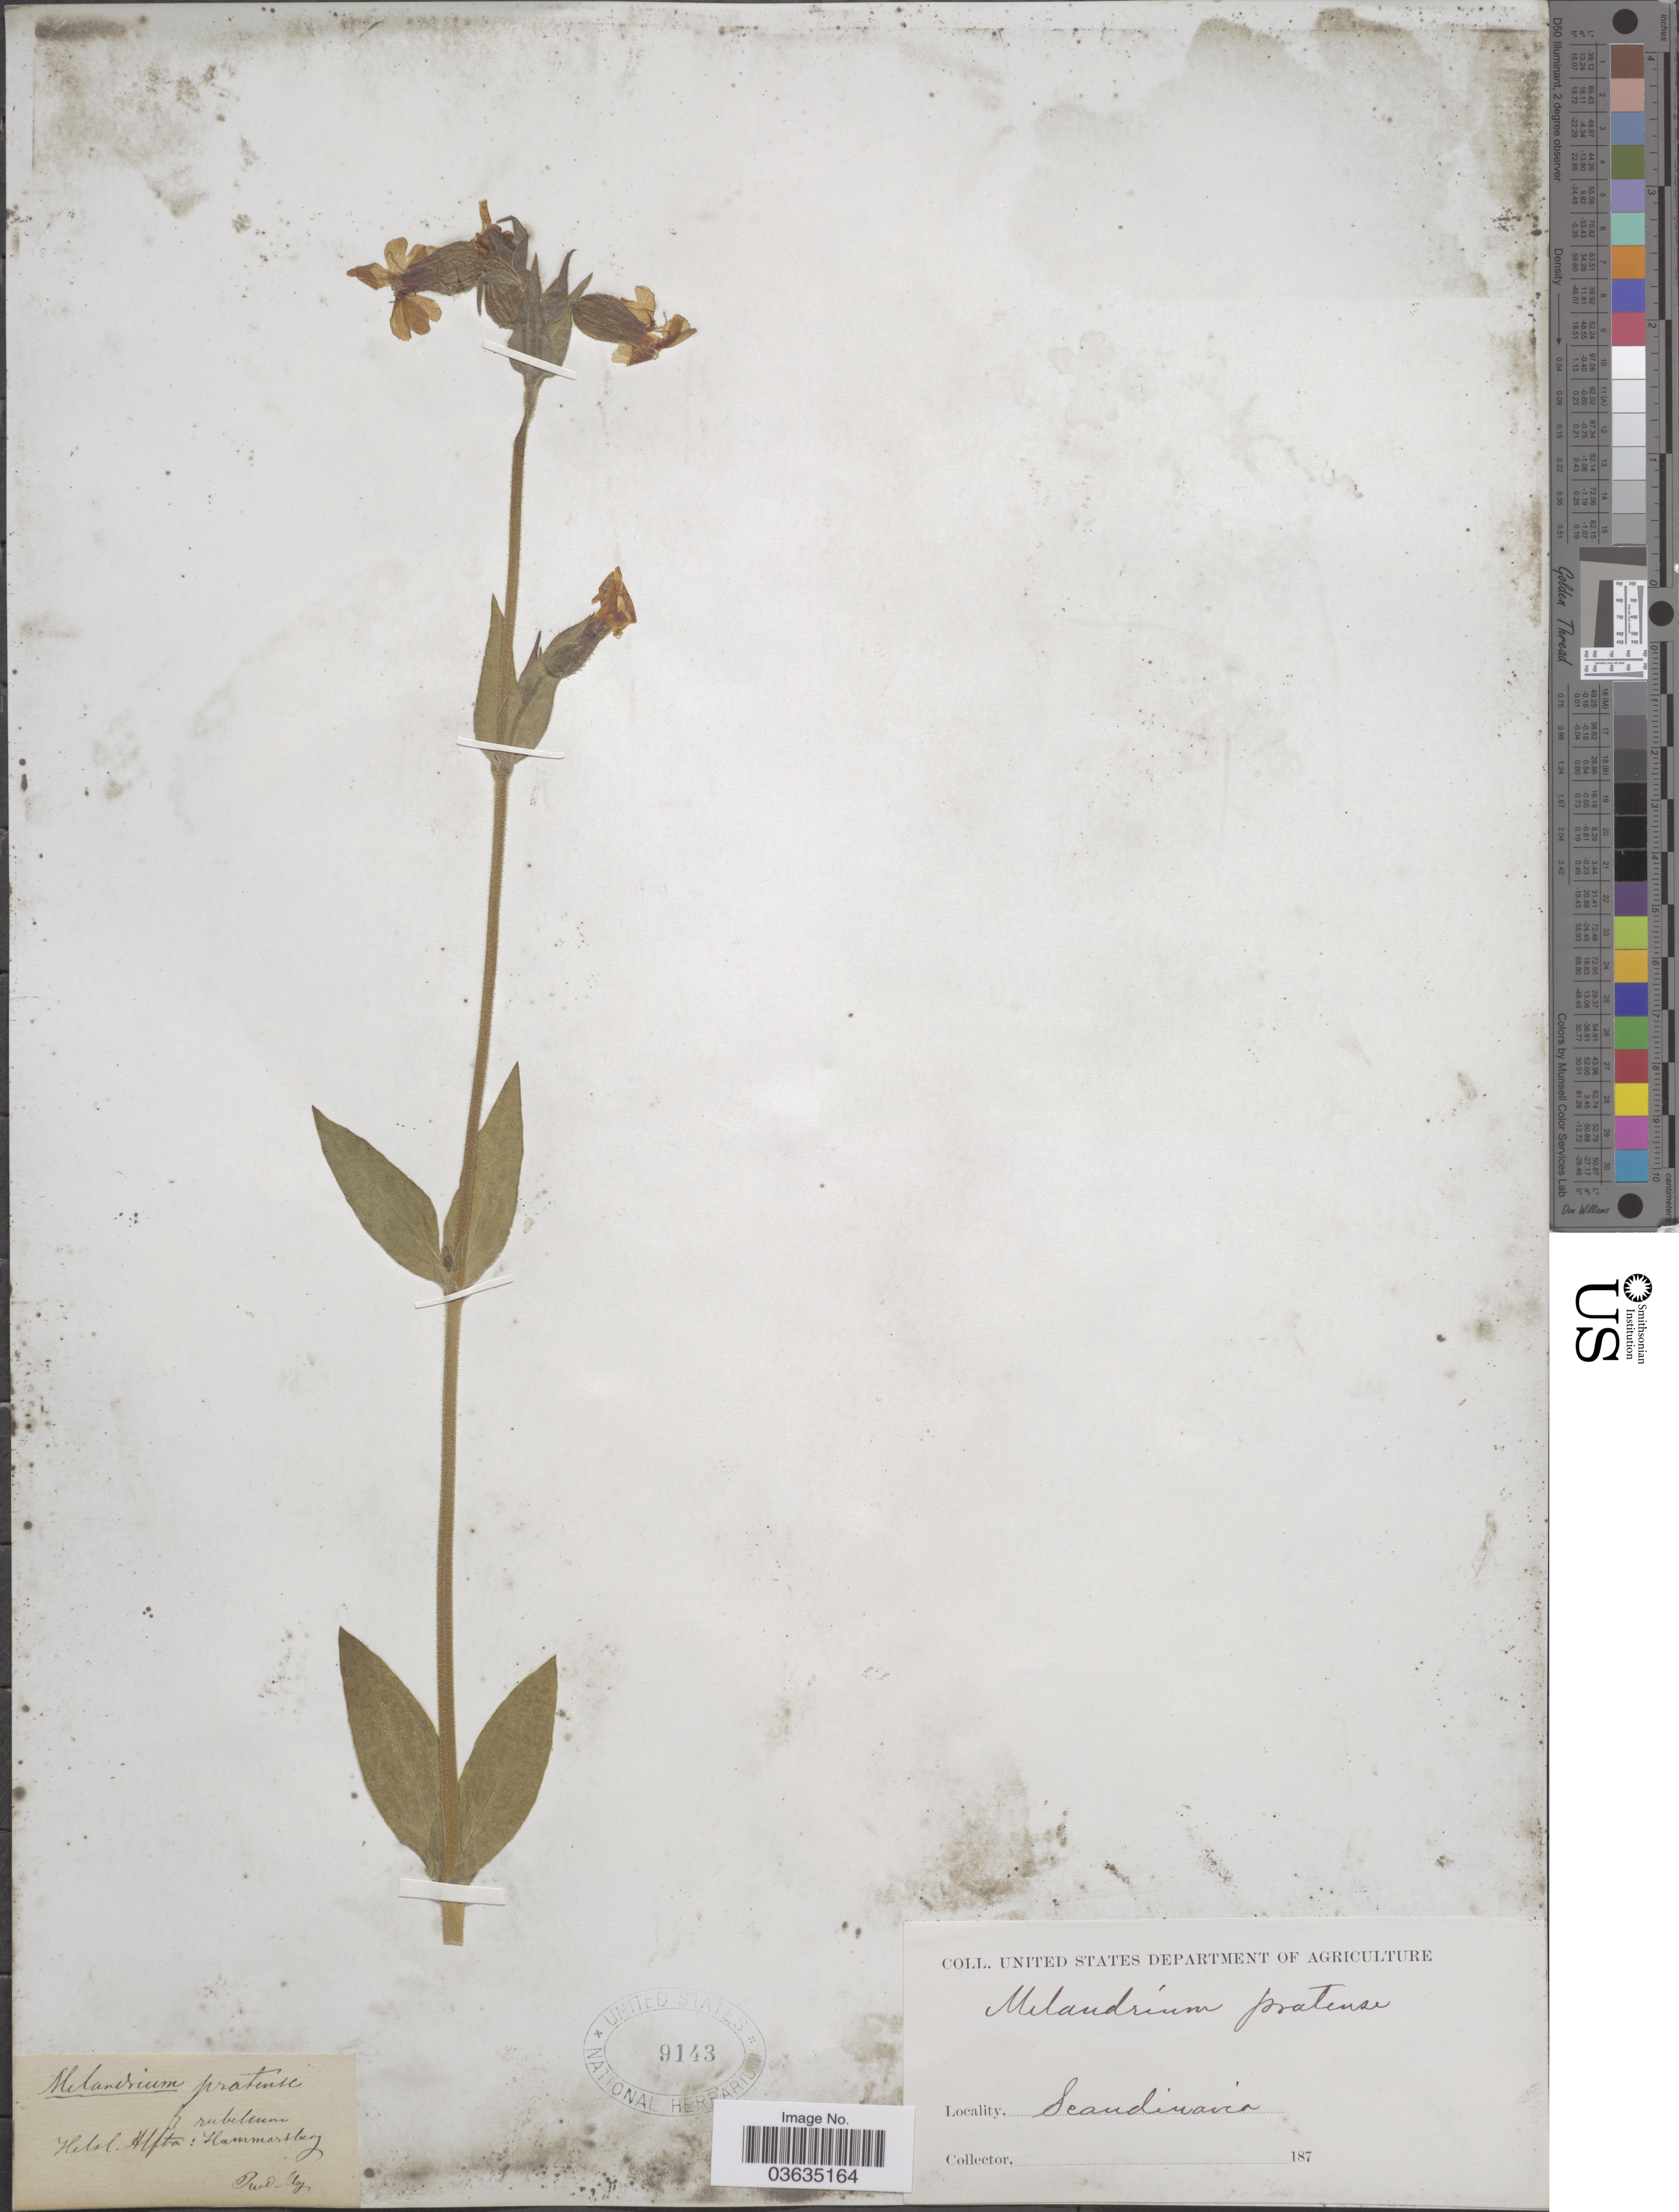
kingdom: Plantae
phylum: Tracheophyta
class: Magnoliopsida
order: Caryophyllales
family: Caryophyllaceae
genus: Silene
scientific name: Silene latifolia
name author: Poir.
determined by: Strong, Mark T., (BOT), Smithsonian Institution - National Museum of Natural History (UNITED STATES)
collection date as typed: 187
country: Sweden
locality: Helsl. Alfta: Hammarsberg. Scandinavia.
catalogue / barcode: US 9143